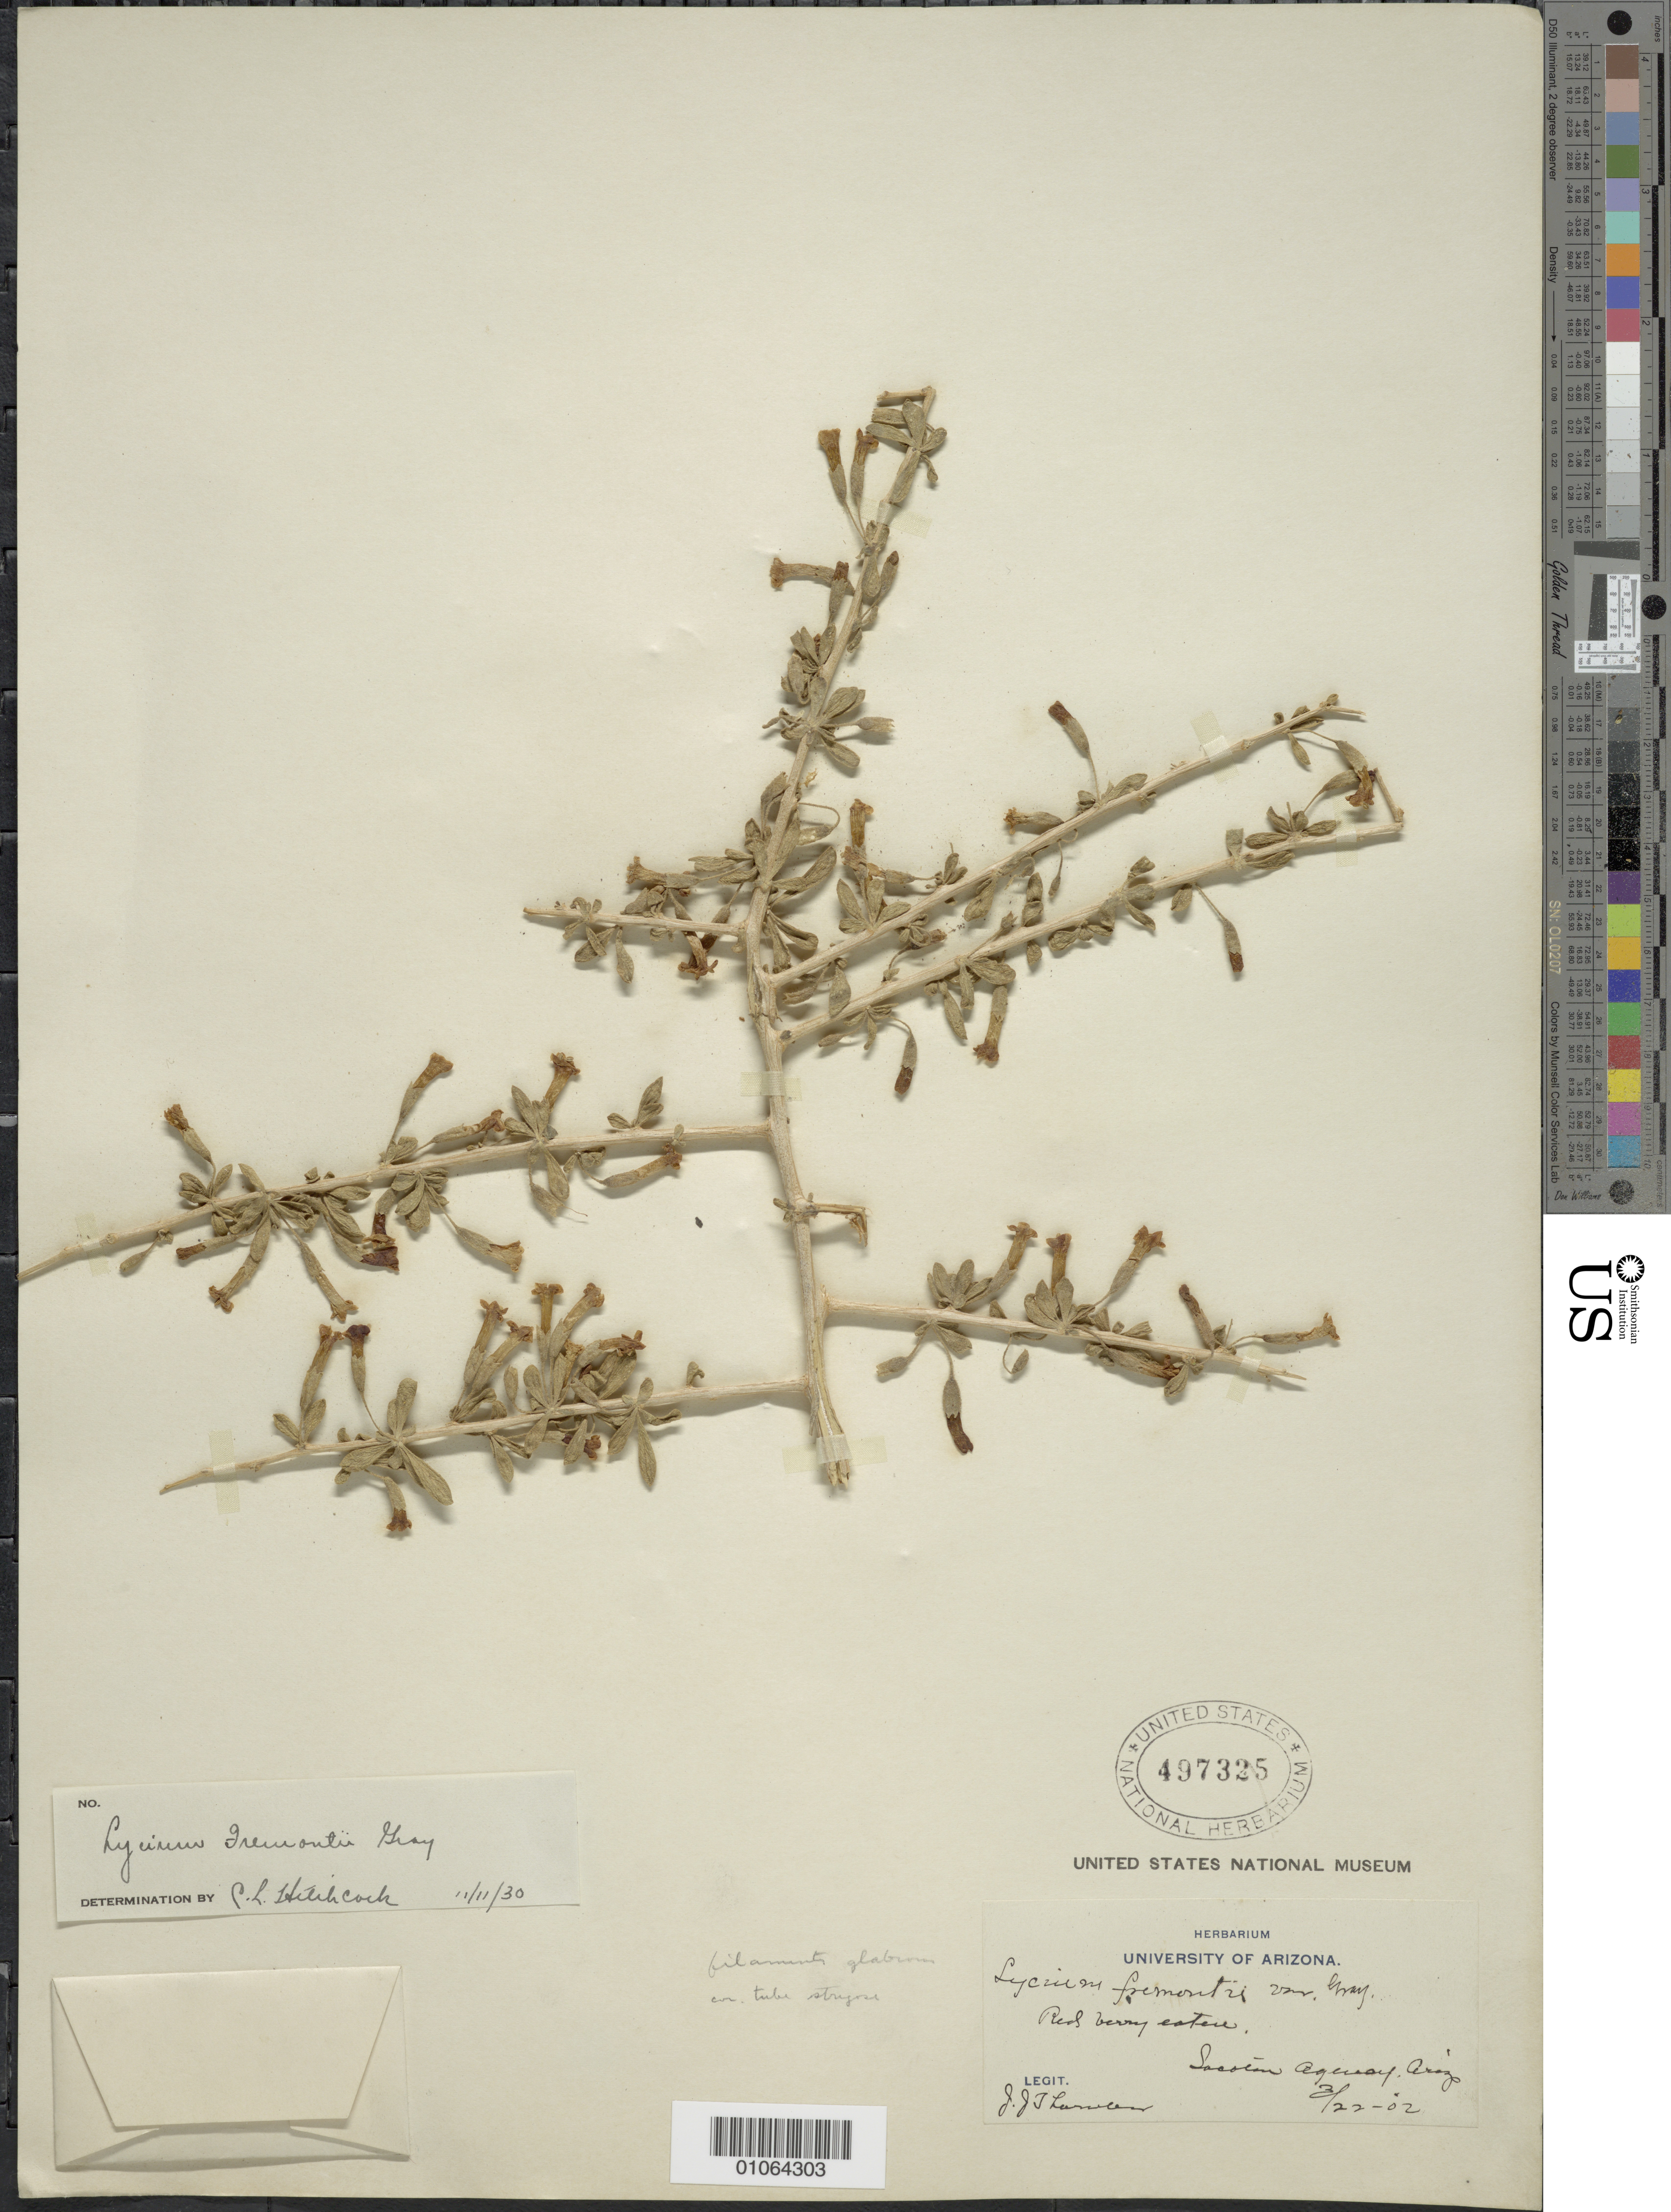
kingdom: Plantae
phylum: Tracheophyta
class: Magnoliopsida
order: Solanales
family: Solanaceae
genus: Lycium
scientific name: Lycium fremontii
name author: A. Gray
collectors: J. Thornber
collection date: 1902-03-22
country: United States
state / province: Arizona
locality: Sacaton Agency , Ariz.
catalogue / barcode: US 497325